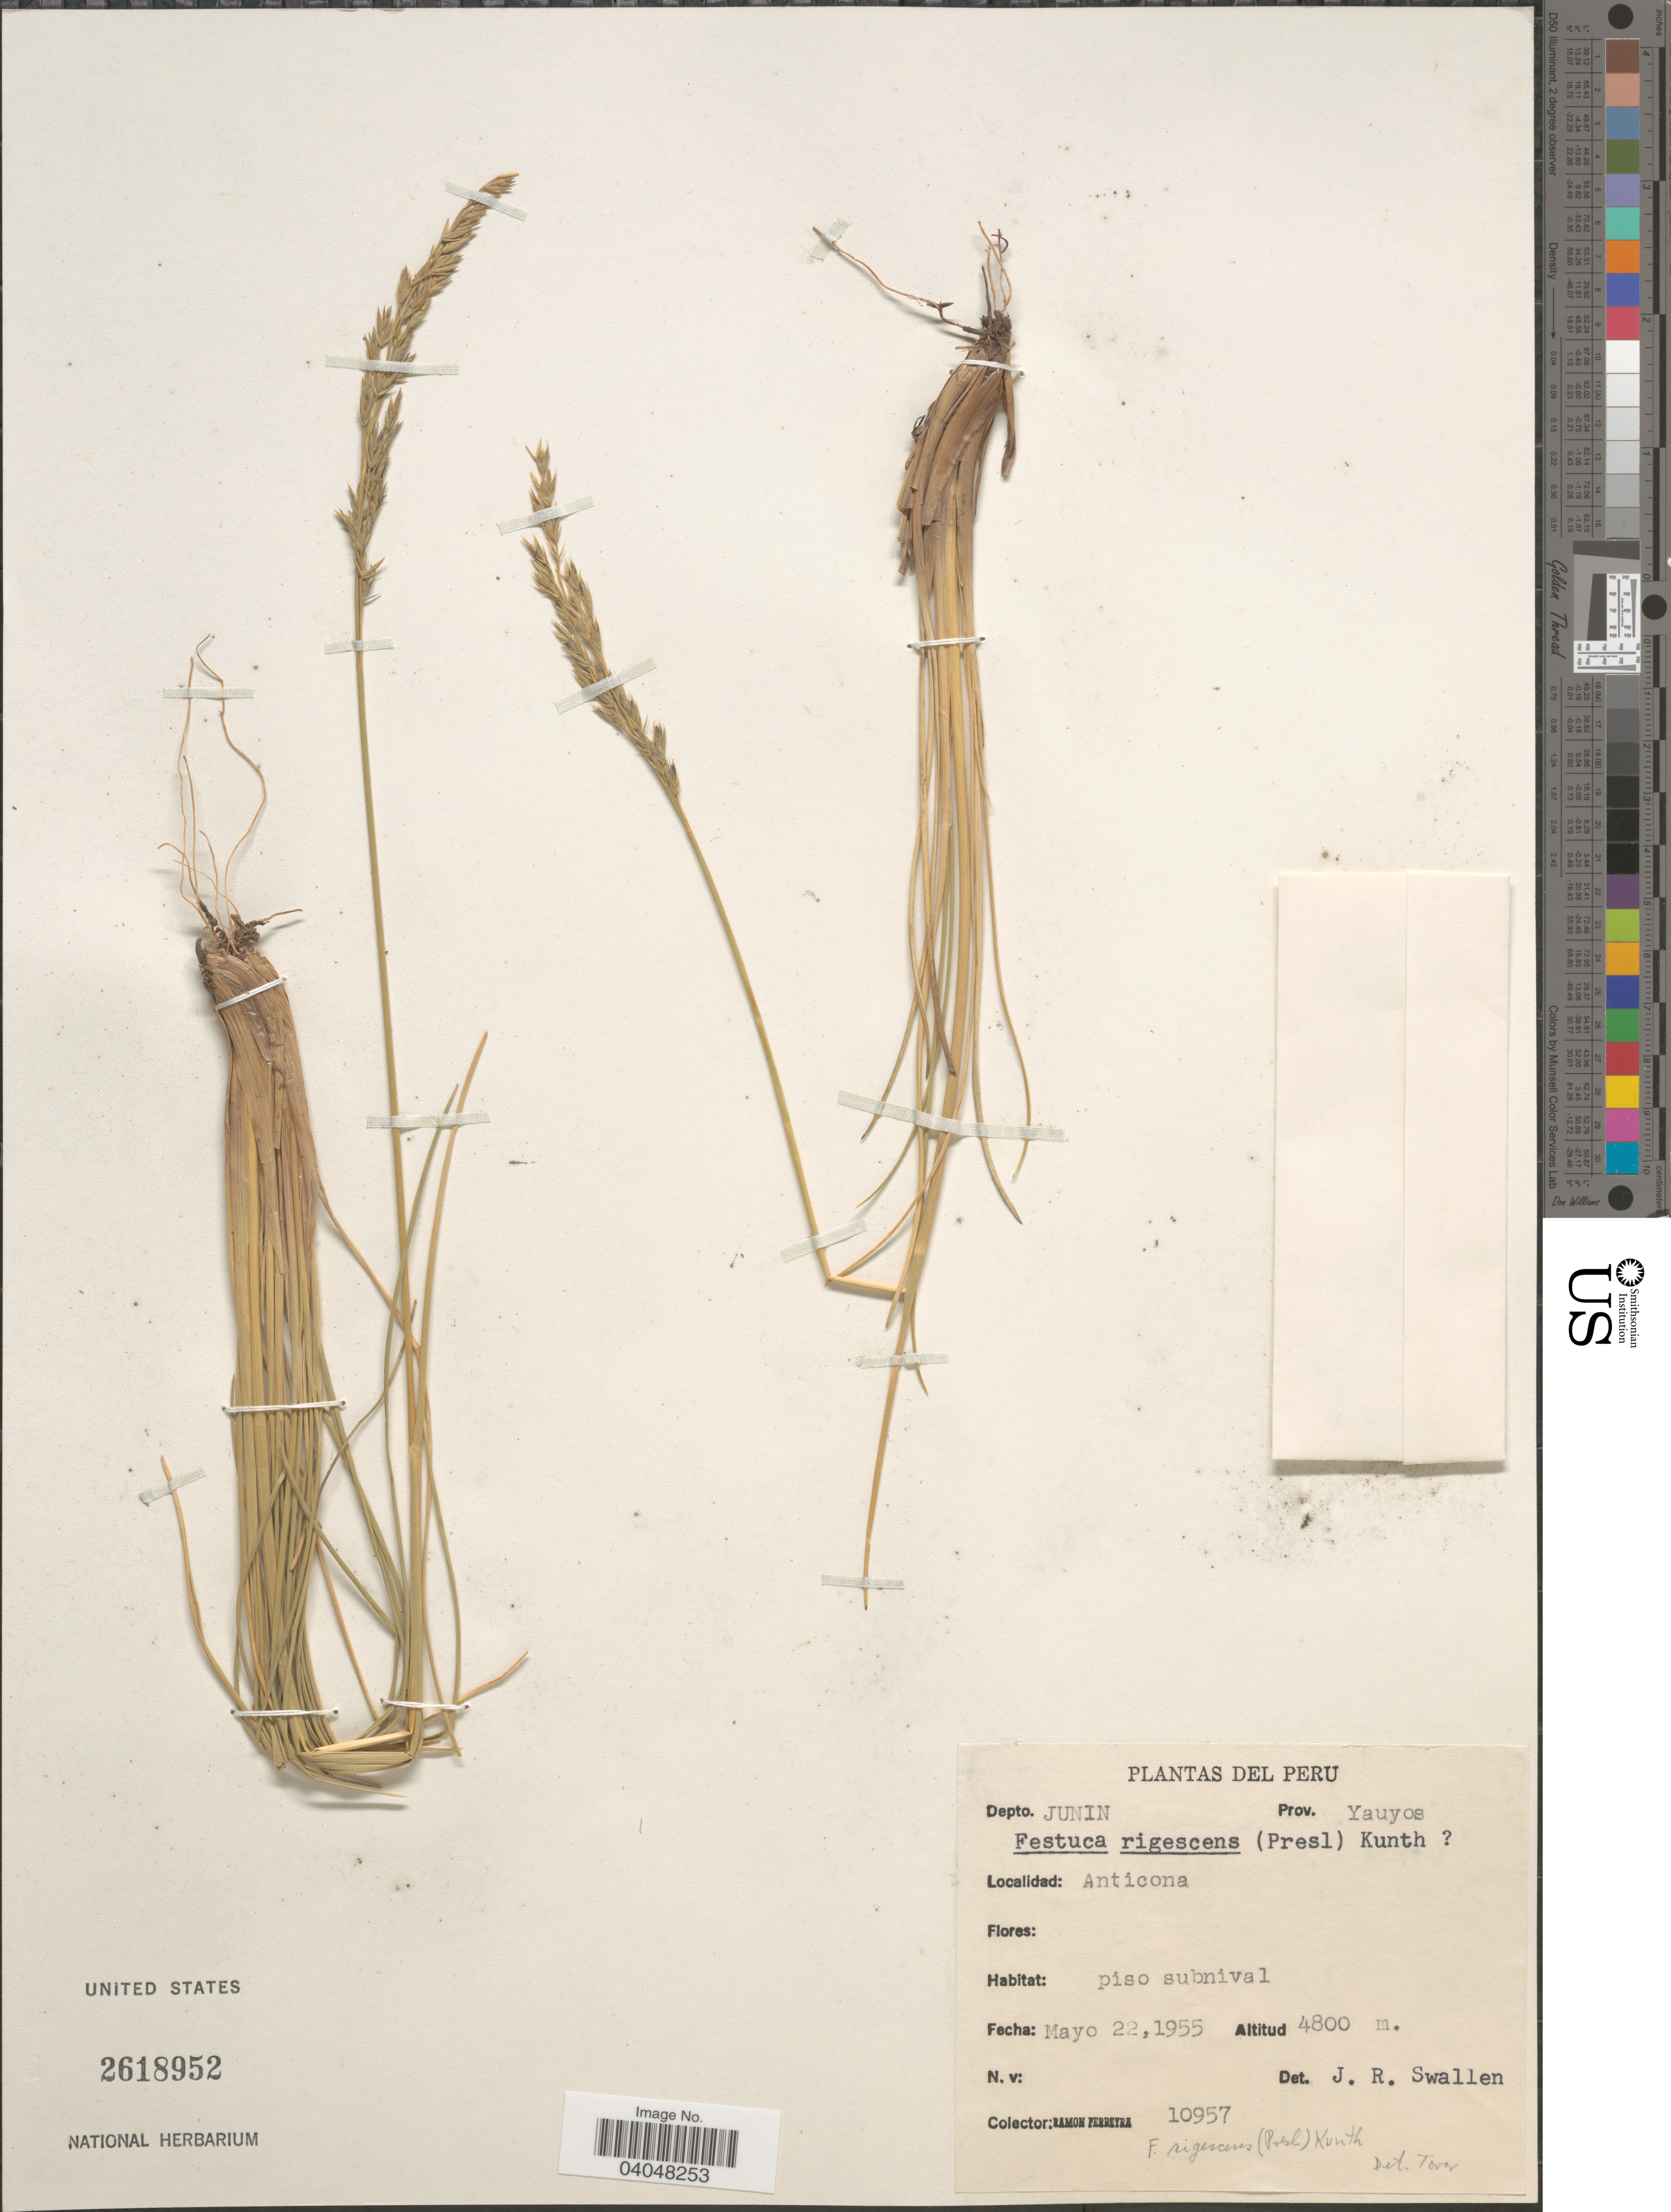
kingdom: Plantae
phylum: Tracheophyta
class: Liliopsida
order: Poales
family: Poaceae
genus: Festuca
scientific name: Festuca rigescens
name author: (J. Presl) Kunth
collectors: R. A. Ferreyra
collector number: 10957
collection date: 1955-05-22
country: Peru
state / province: Junín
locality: Depto. Junin. Prov. Yauyos. Anticona.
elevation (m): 4800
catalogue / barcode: US 2618952